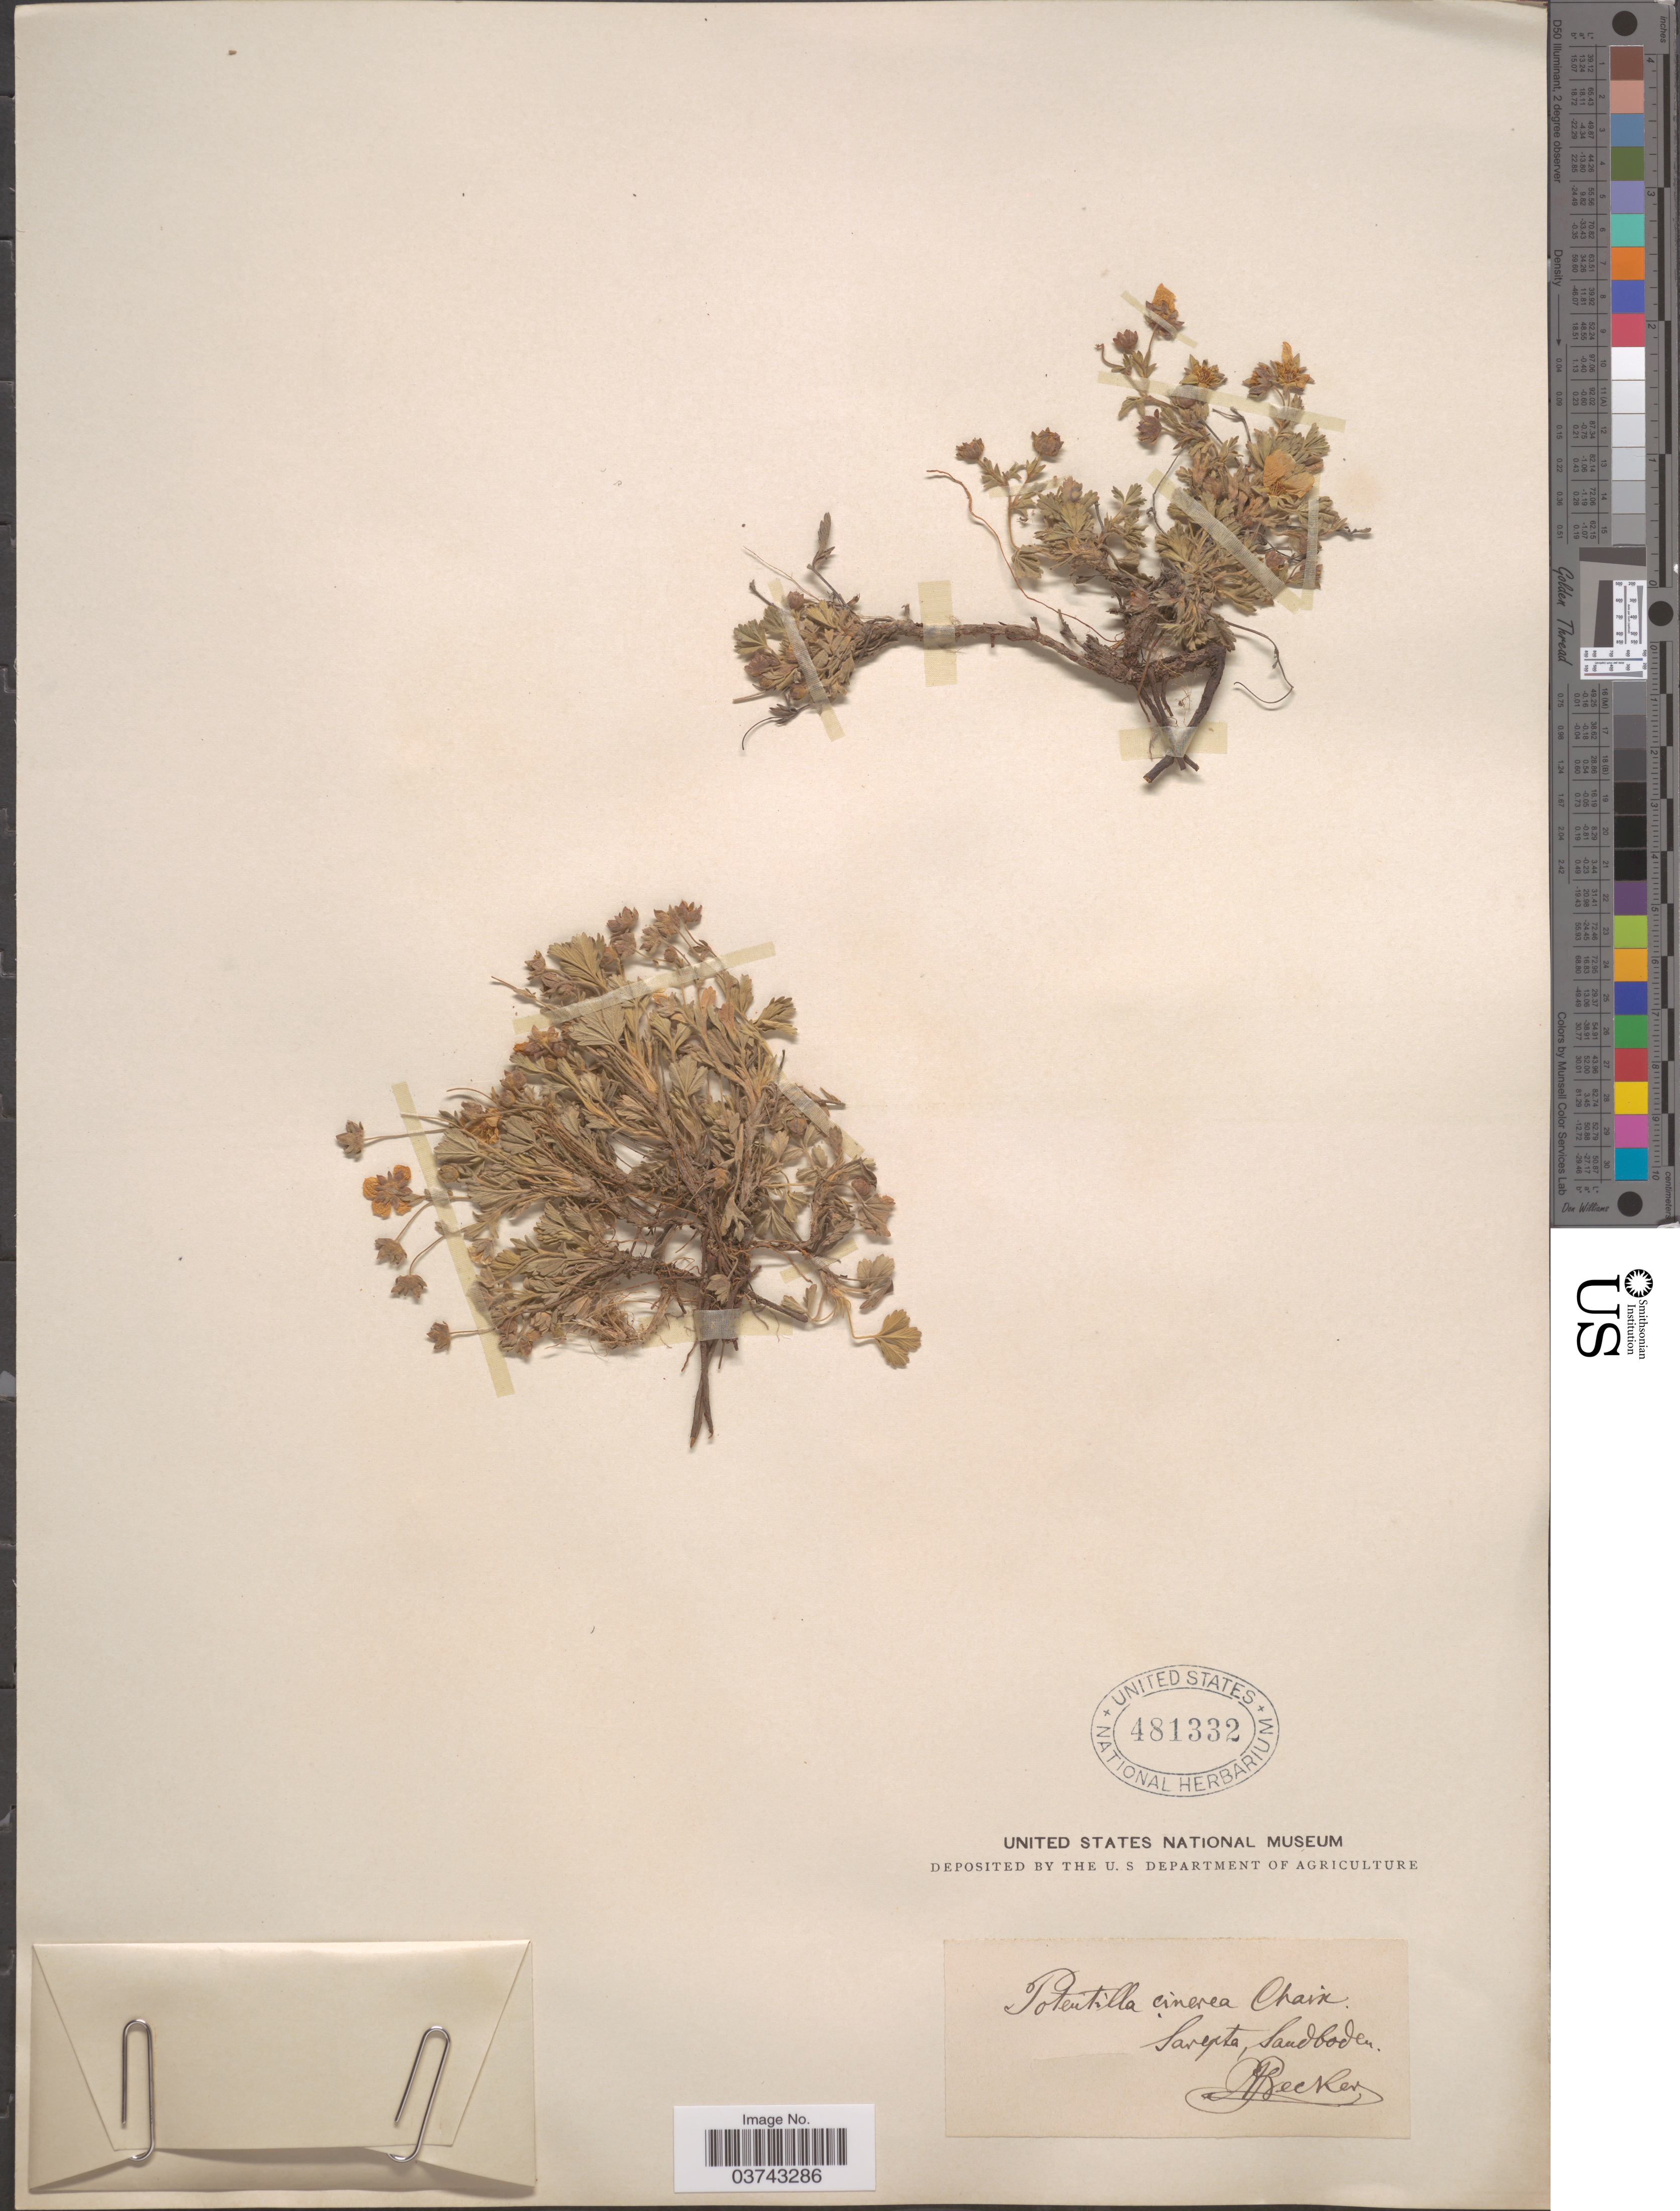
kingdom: Plantae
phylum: Tracheophyta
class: Magnoliopsida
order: Rosales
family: Rosaceae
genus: Potentilla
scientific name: Potentilla cinerea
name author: Chaix ex Vill.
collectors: A. Becker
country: Russian Federation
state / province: Volgograd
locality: Sarepta, sandboden.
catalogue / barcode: US 481332